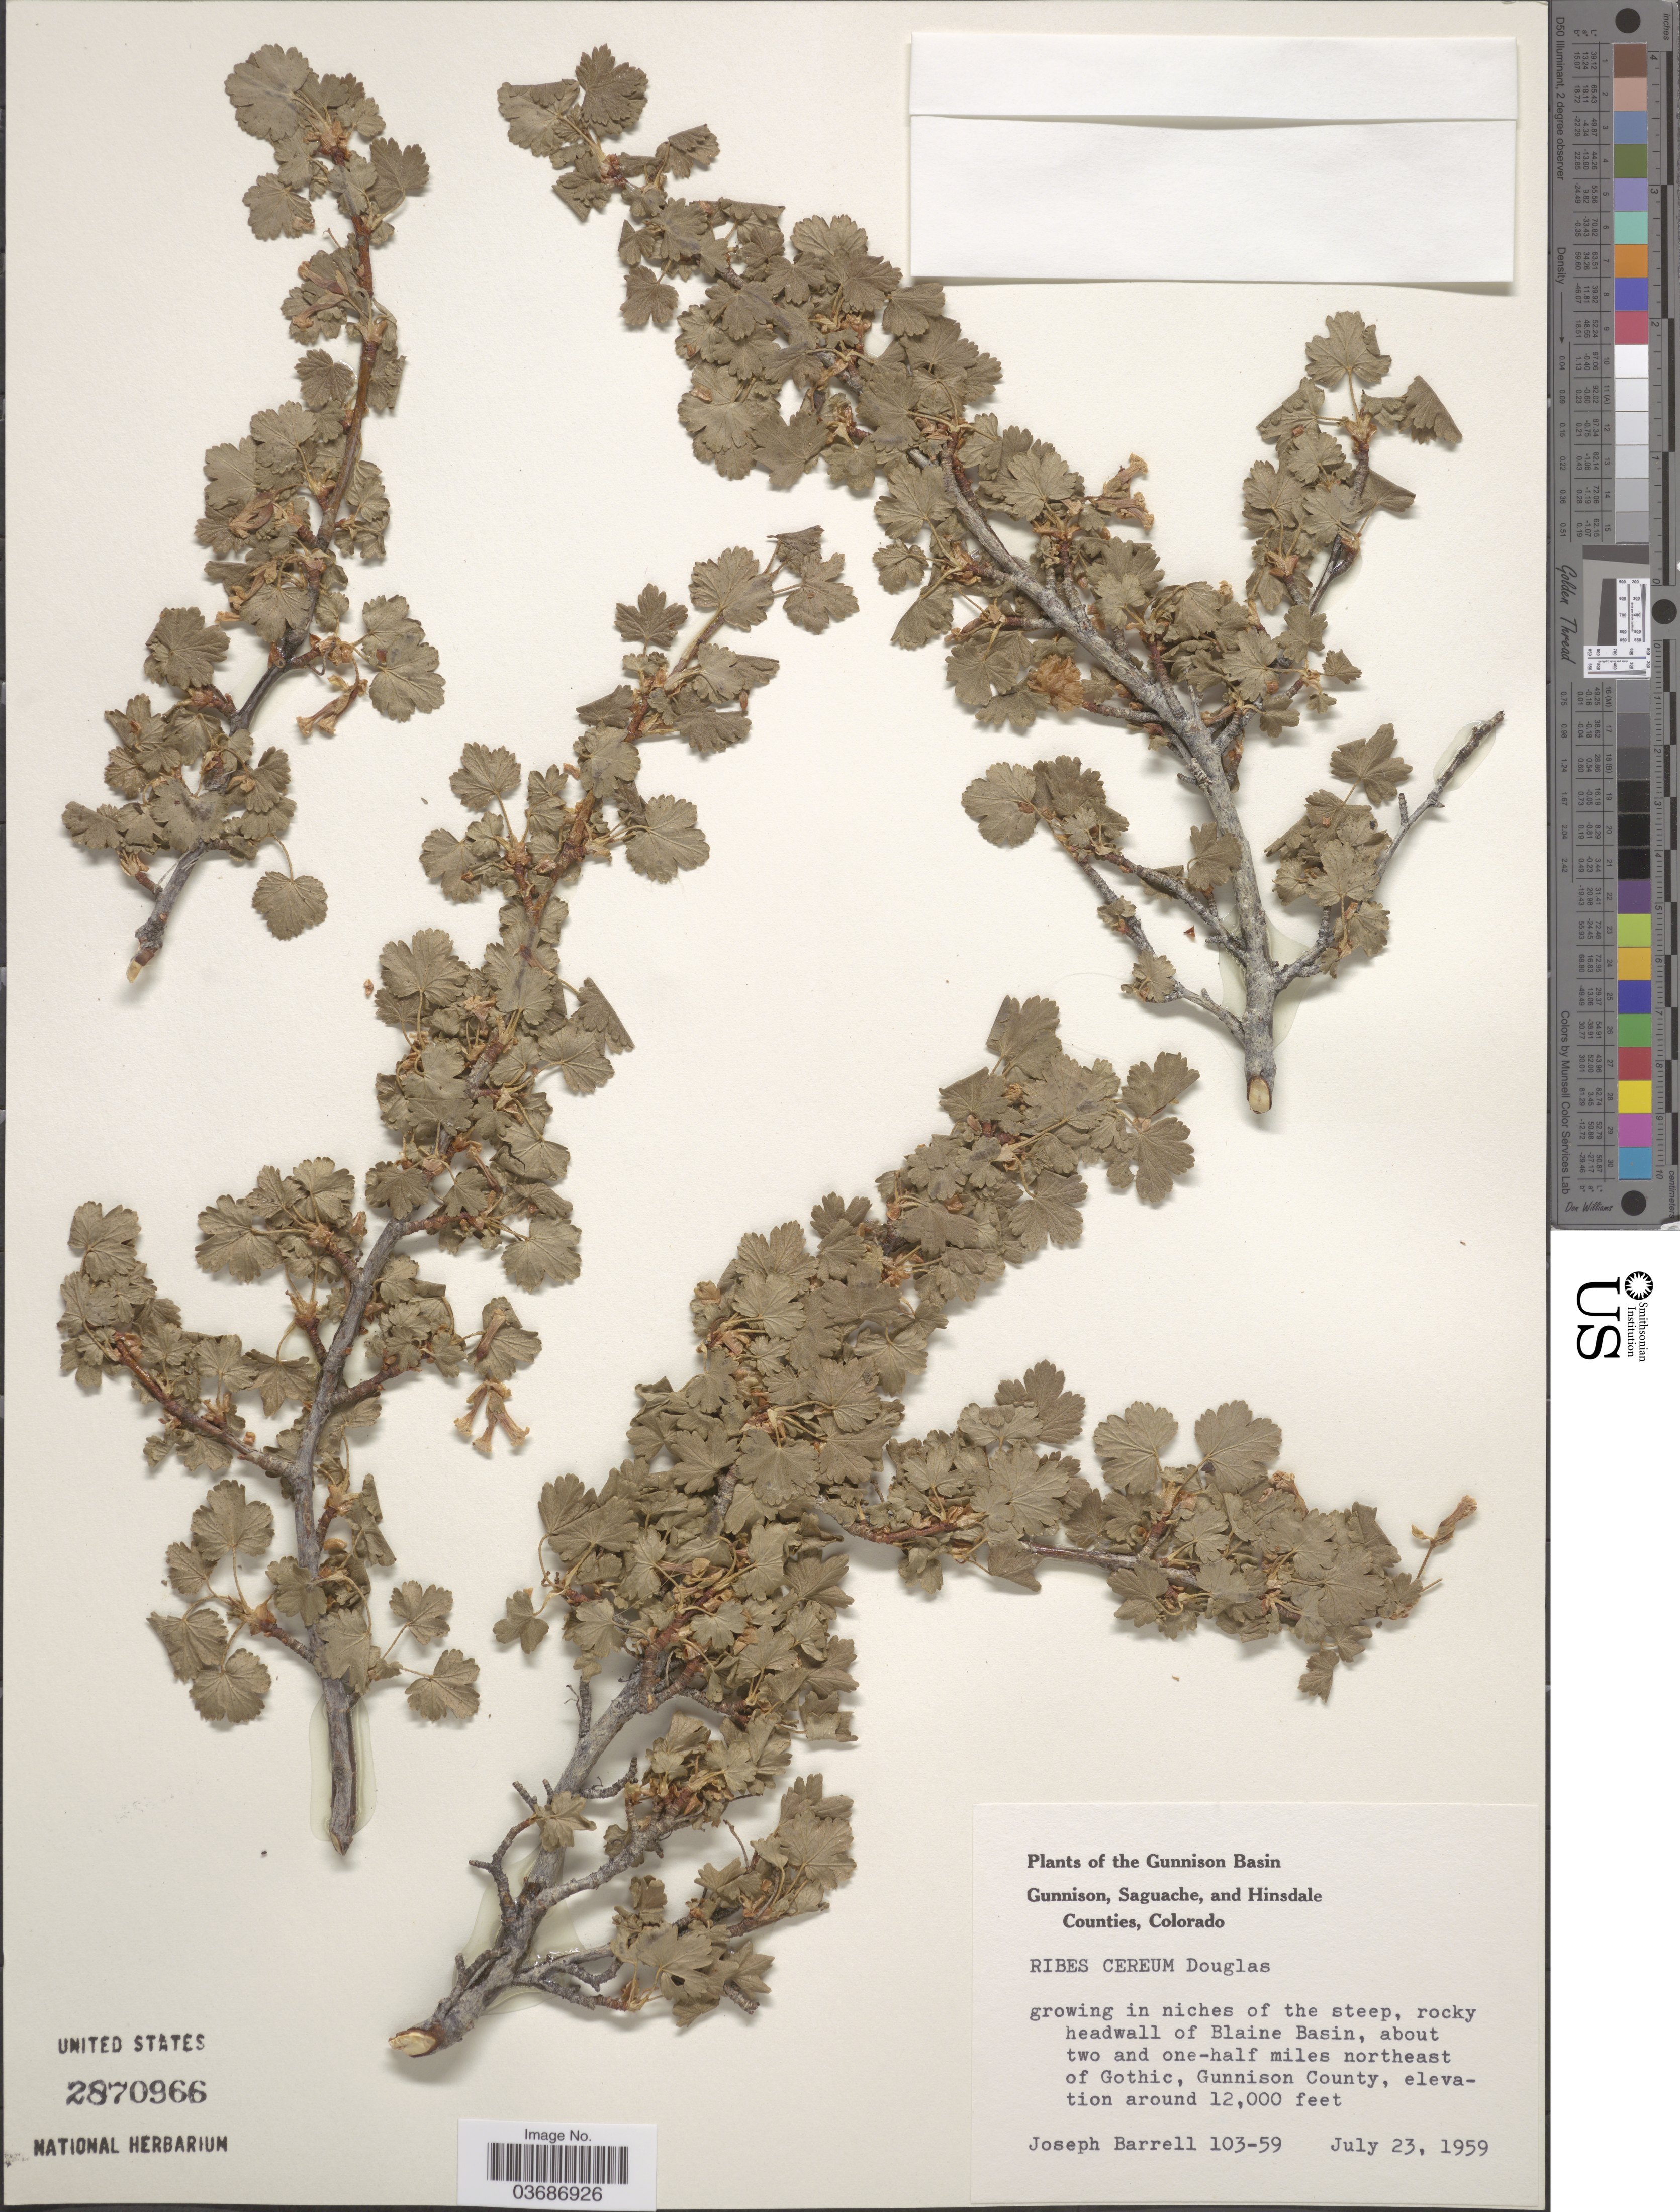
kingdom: Plantae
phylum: Tracheophyta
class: Magnoliopsida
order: Saxifragales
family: Grossulariaceae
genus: Ribes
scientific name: Ribes cereum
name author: Douglas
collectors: J. Barrell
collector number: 103-59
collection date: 1959-07-23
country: United States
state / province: Colorado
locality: The Gunnison Basin. Rocky headwall of Blaine Basin, about two and one-half miles northeast of Gothic, Gunnison County.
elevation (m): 3658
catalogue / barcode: US 2870966